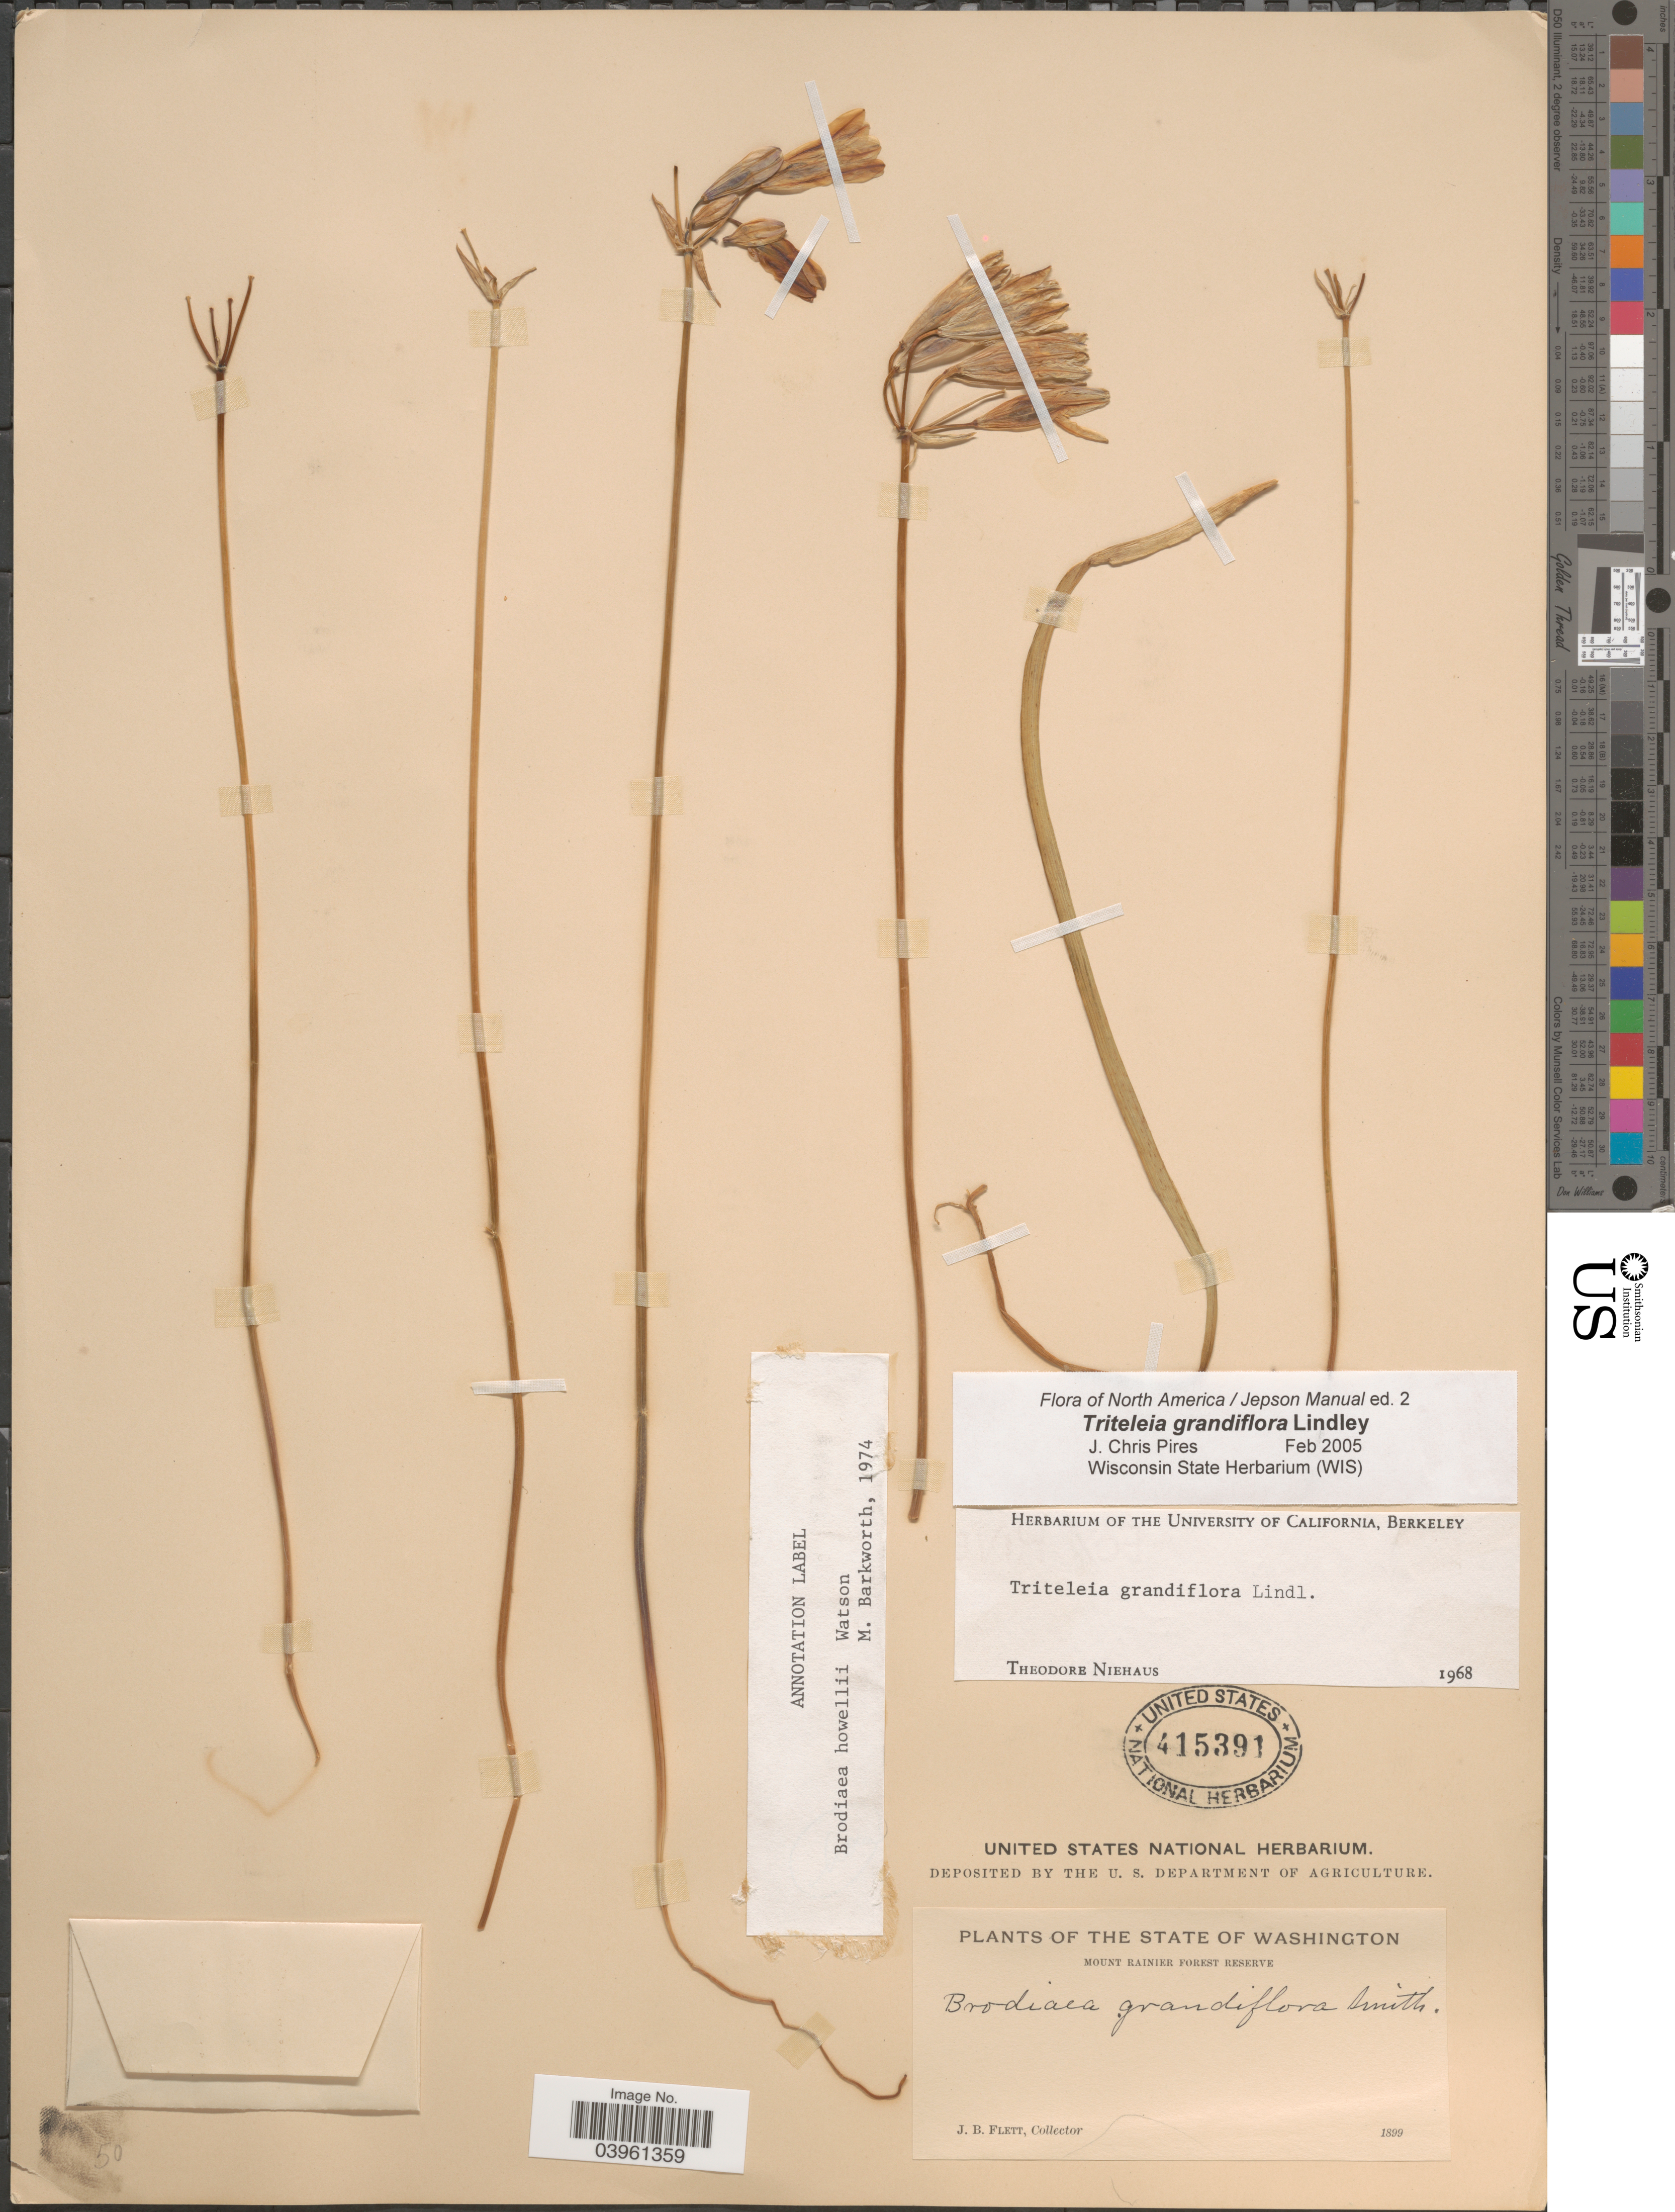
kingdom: Plantae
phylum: Tracheophyta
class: Liliopsida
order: Asparagales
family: Asparagaceae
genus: Triteleia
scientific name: Triteleia grandiflora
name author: Lindl.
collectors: J. Flett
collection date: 1899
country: United States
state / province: Washington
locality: Mount Rainier Forest Reserve.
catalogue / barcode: US 415391